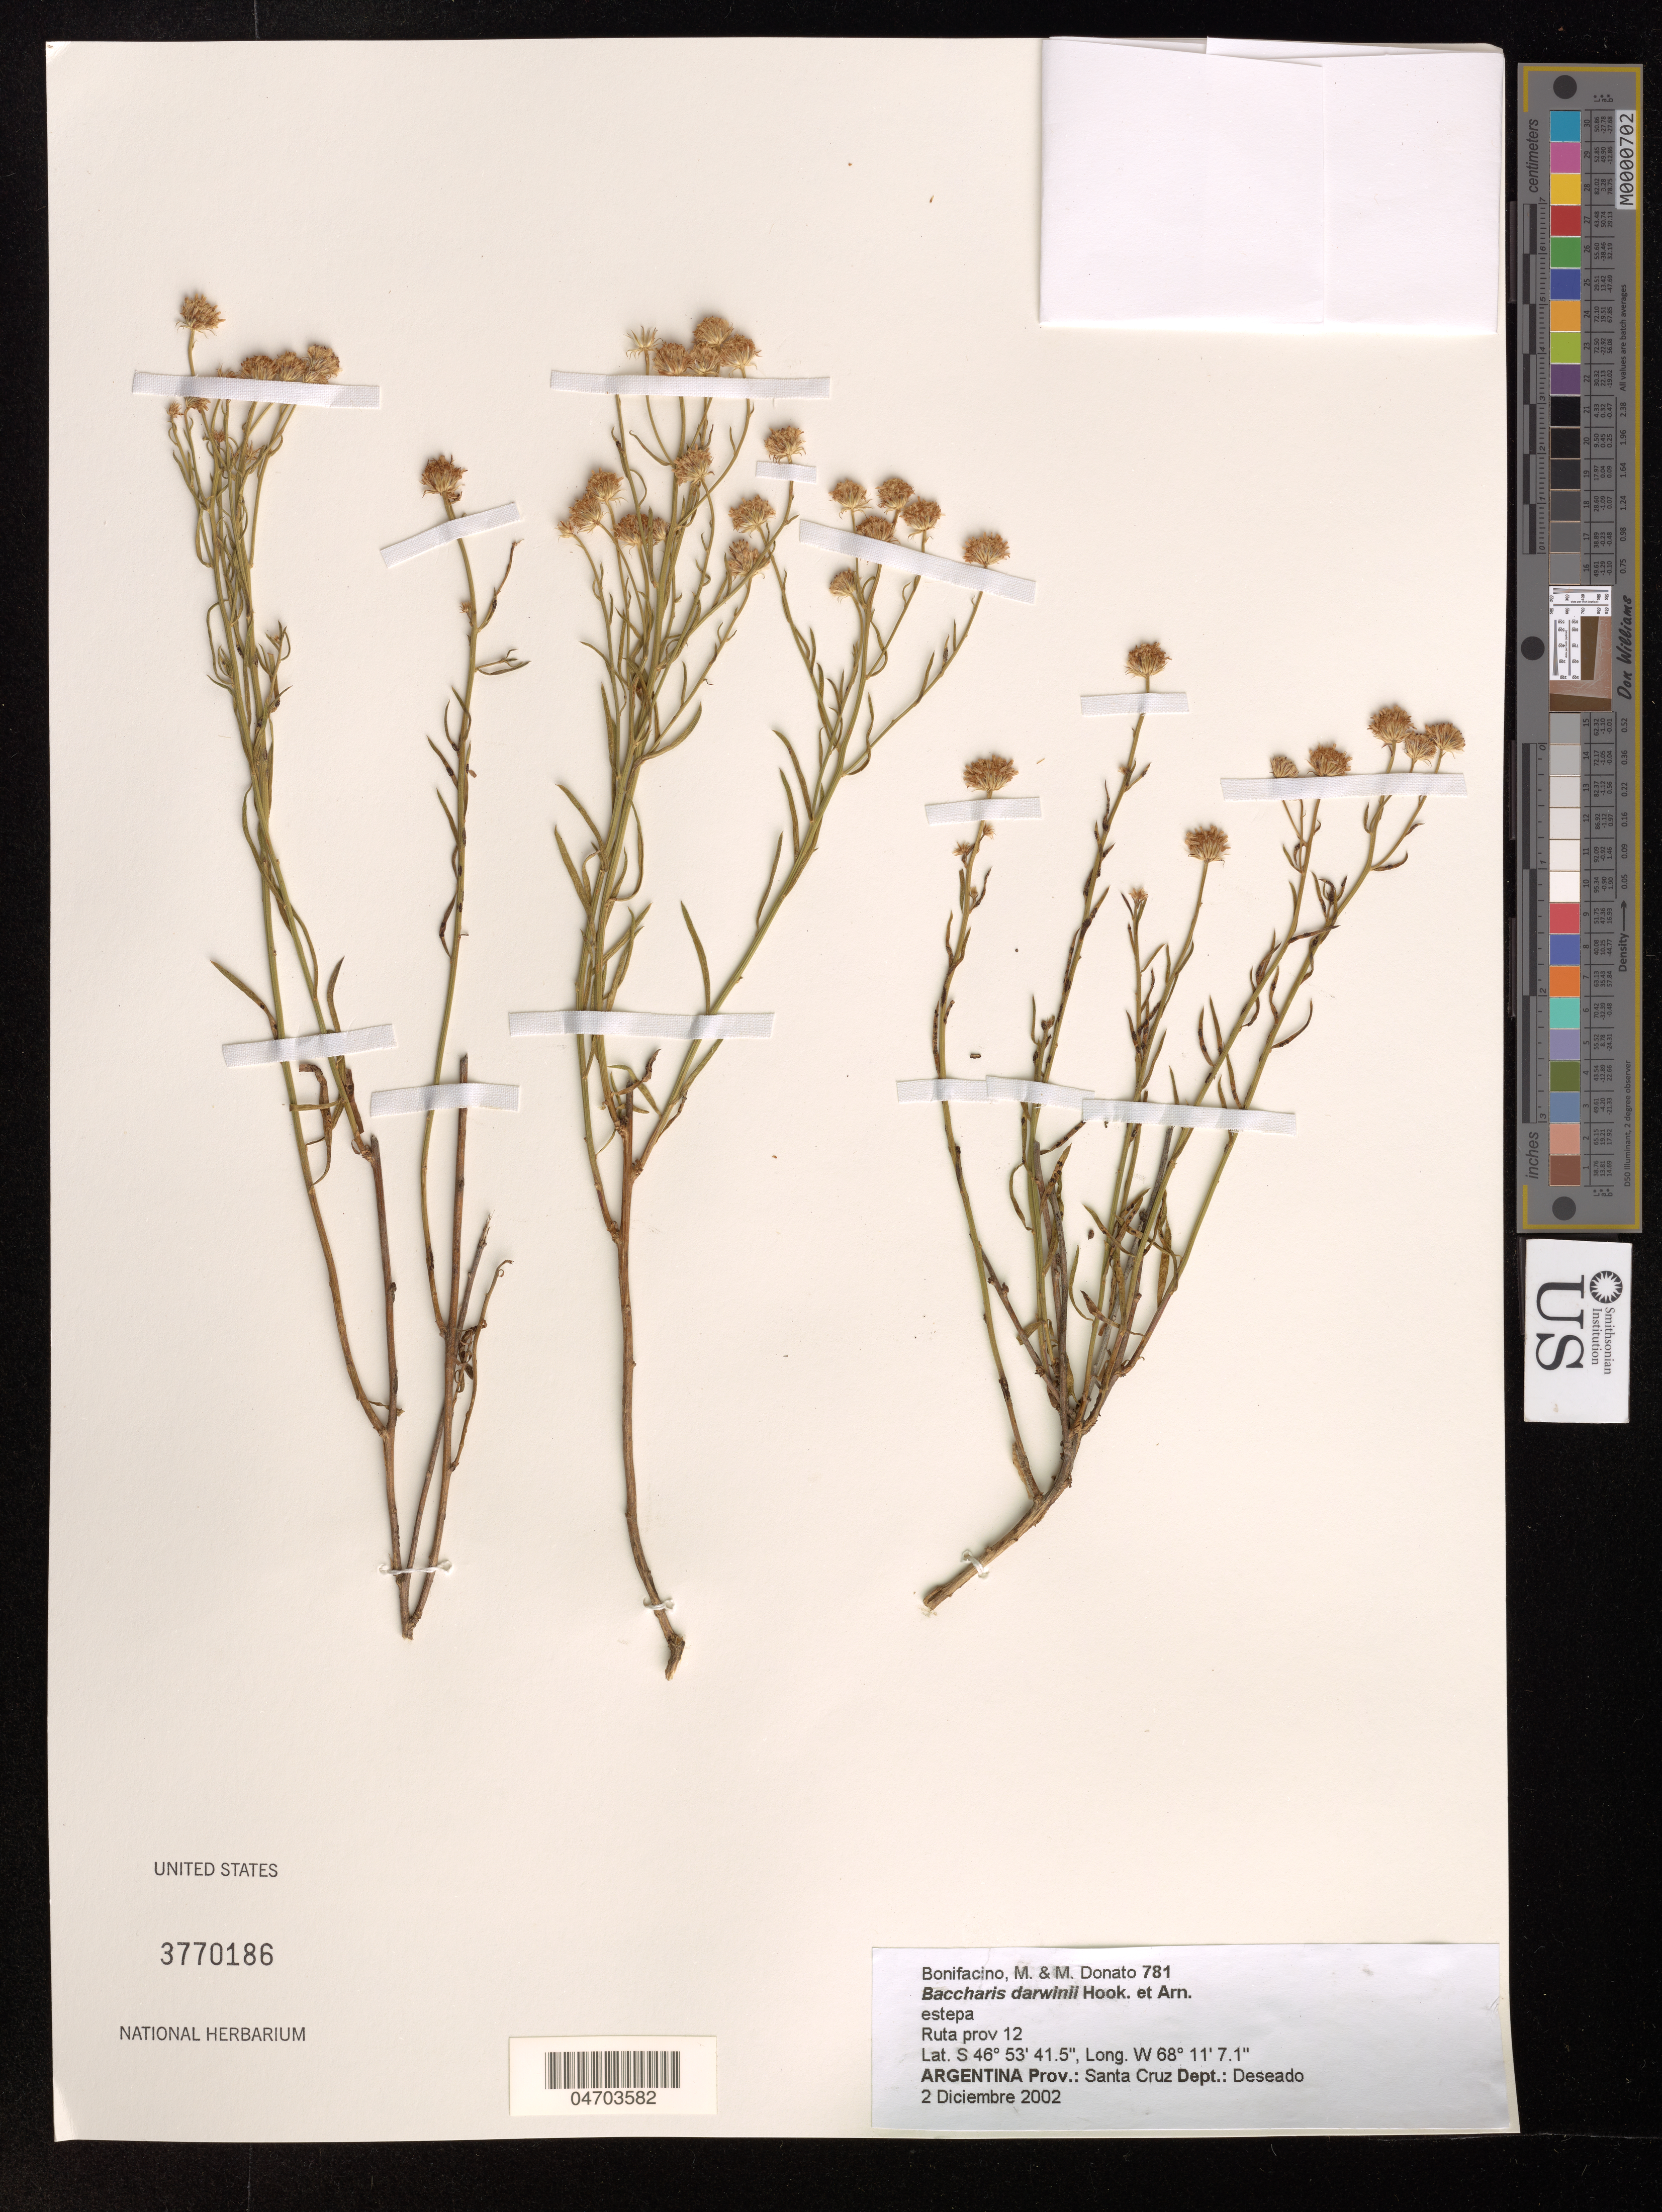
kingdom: Plantae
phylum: Tracheophyta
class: Magnoliopsida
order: Asterales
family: Asteraceae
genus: Baccharis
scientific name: Baccharis darwinii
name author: Hook. & Arn.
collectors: M. Bonifacino & M. Donato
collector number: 781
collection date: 2002-12-02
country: Bolivia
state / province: Santa Cruz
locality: Argentina Prov.: Deseado.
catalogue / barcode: US 3770186